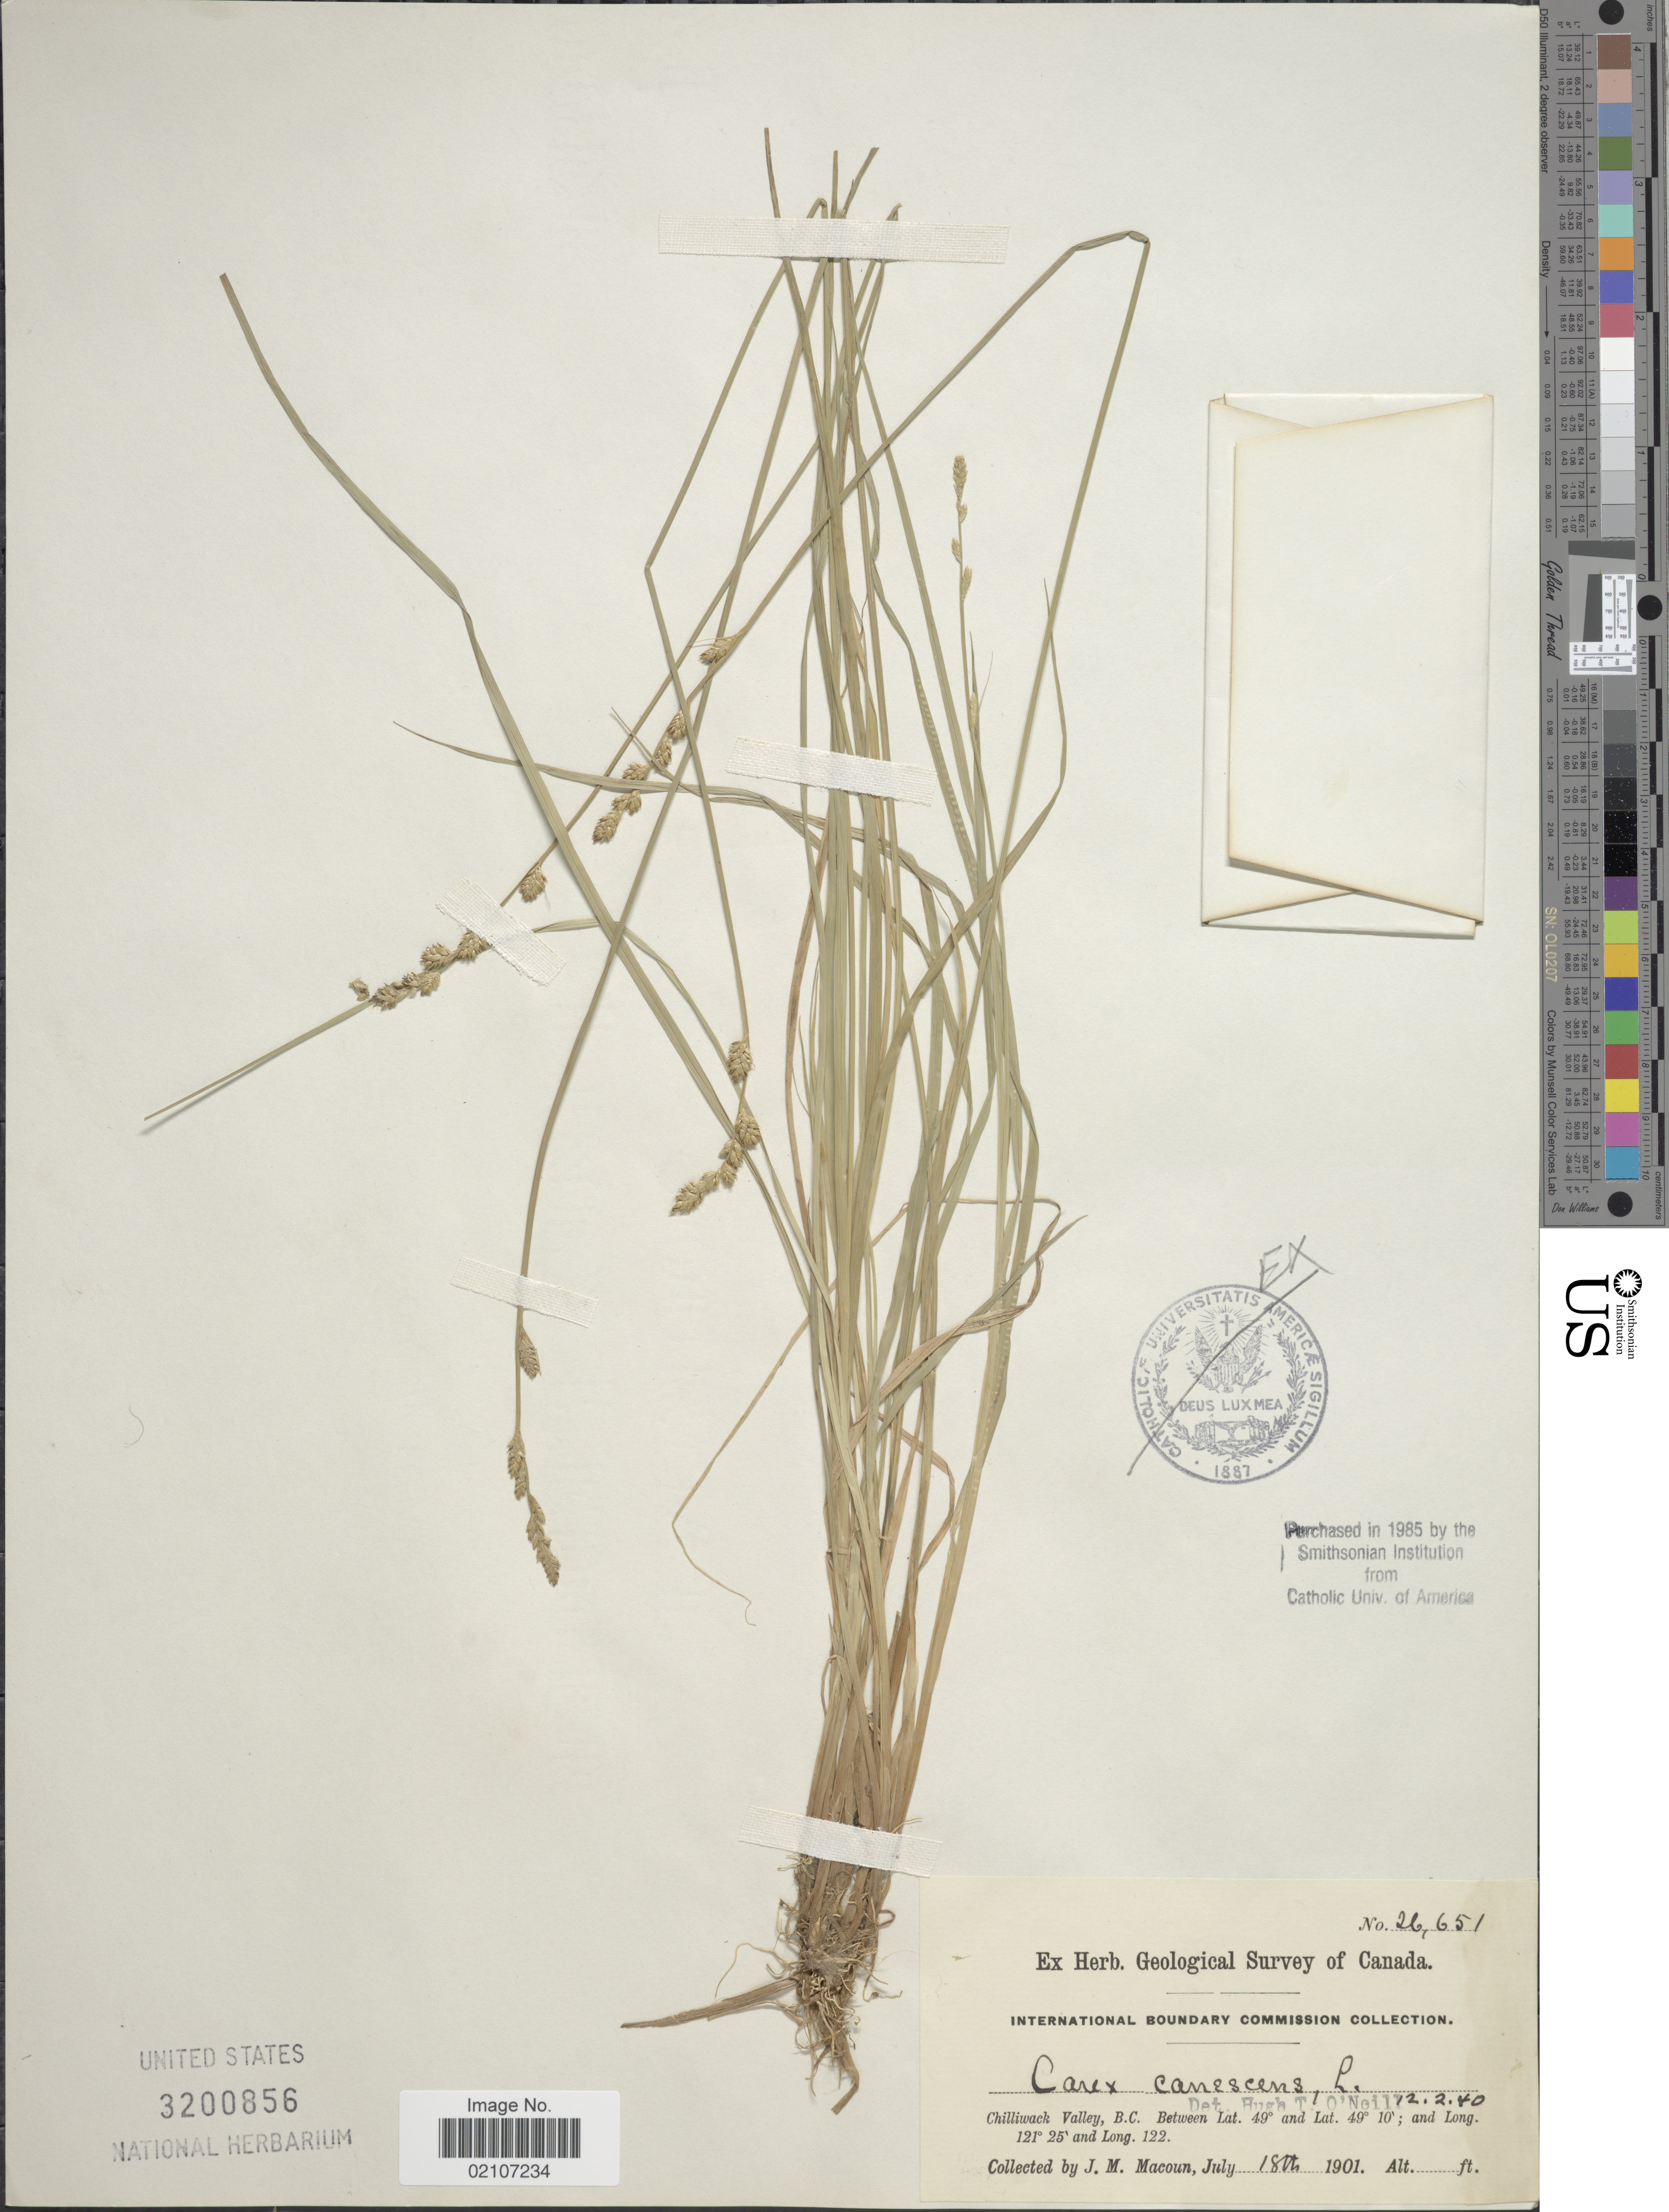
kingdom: Plantae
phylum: Tracheophyta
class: Liliopsida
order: Poales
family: Cyperaceae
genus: Carex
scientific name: Carex canescens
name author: L.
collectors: J. M. Macoun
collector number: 26651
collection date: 1901-07-18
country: Canada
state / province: British Columbia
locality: Chilliwack Valley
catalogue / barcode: US 3200856